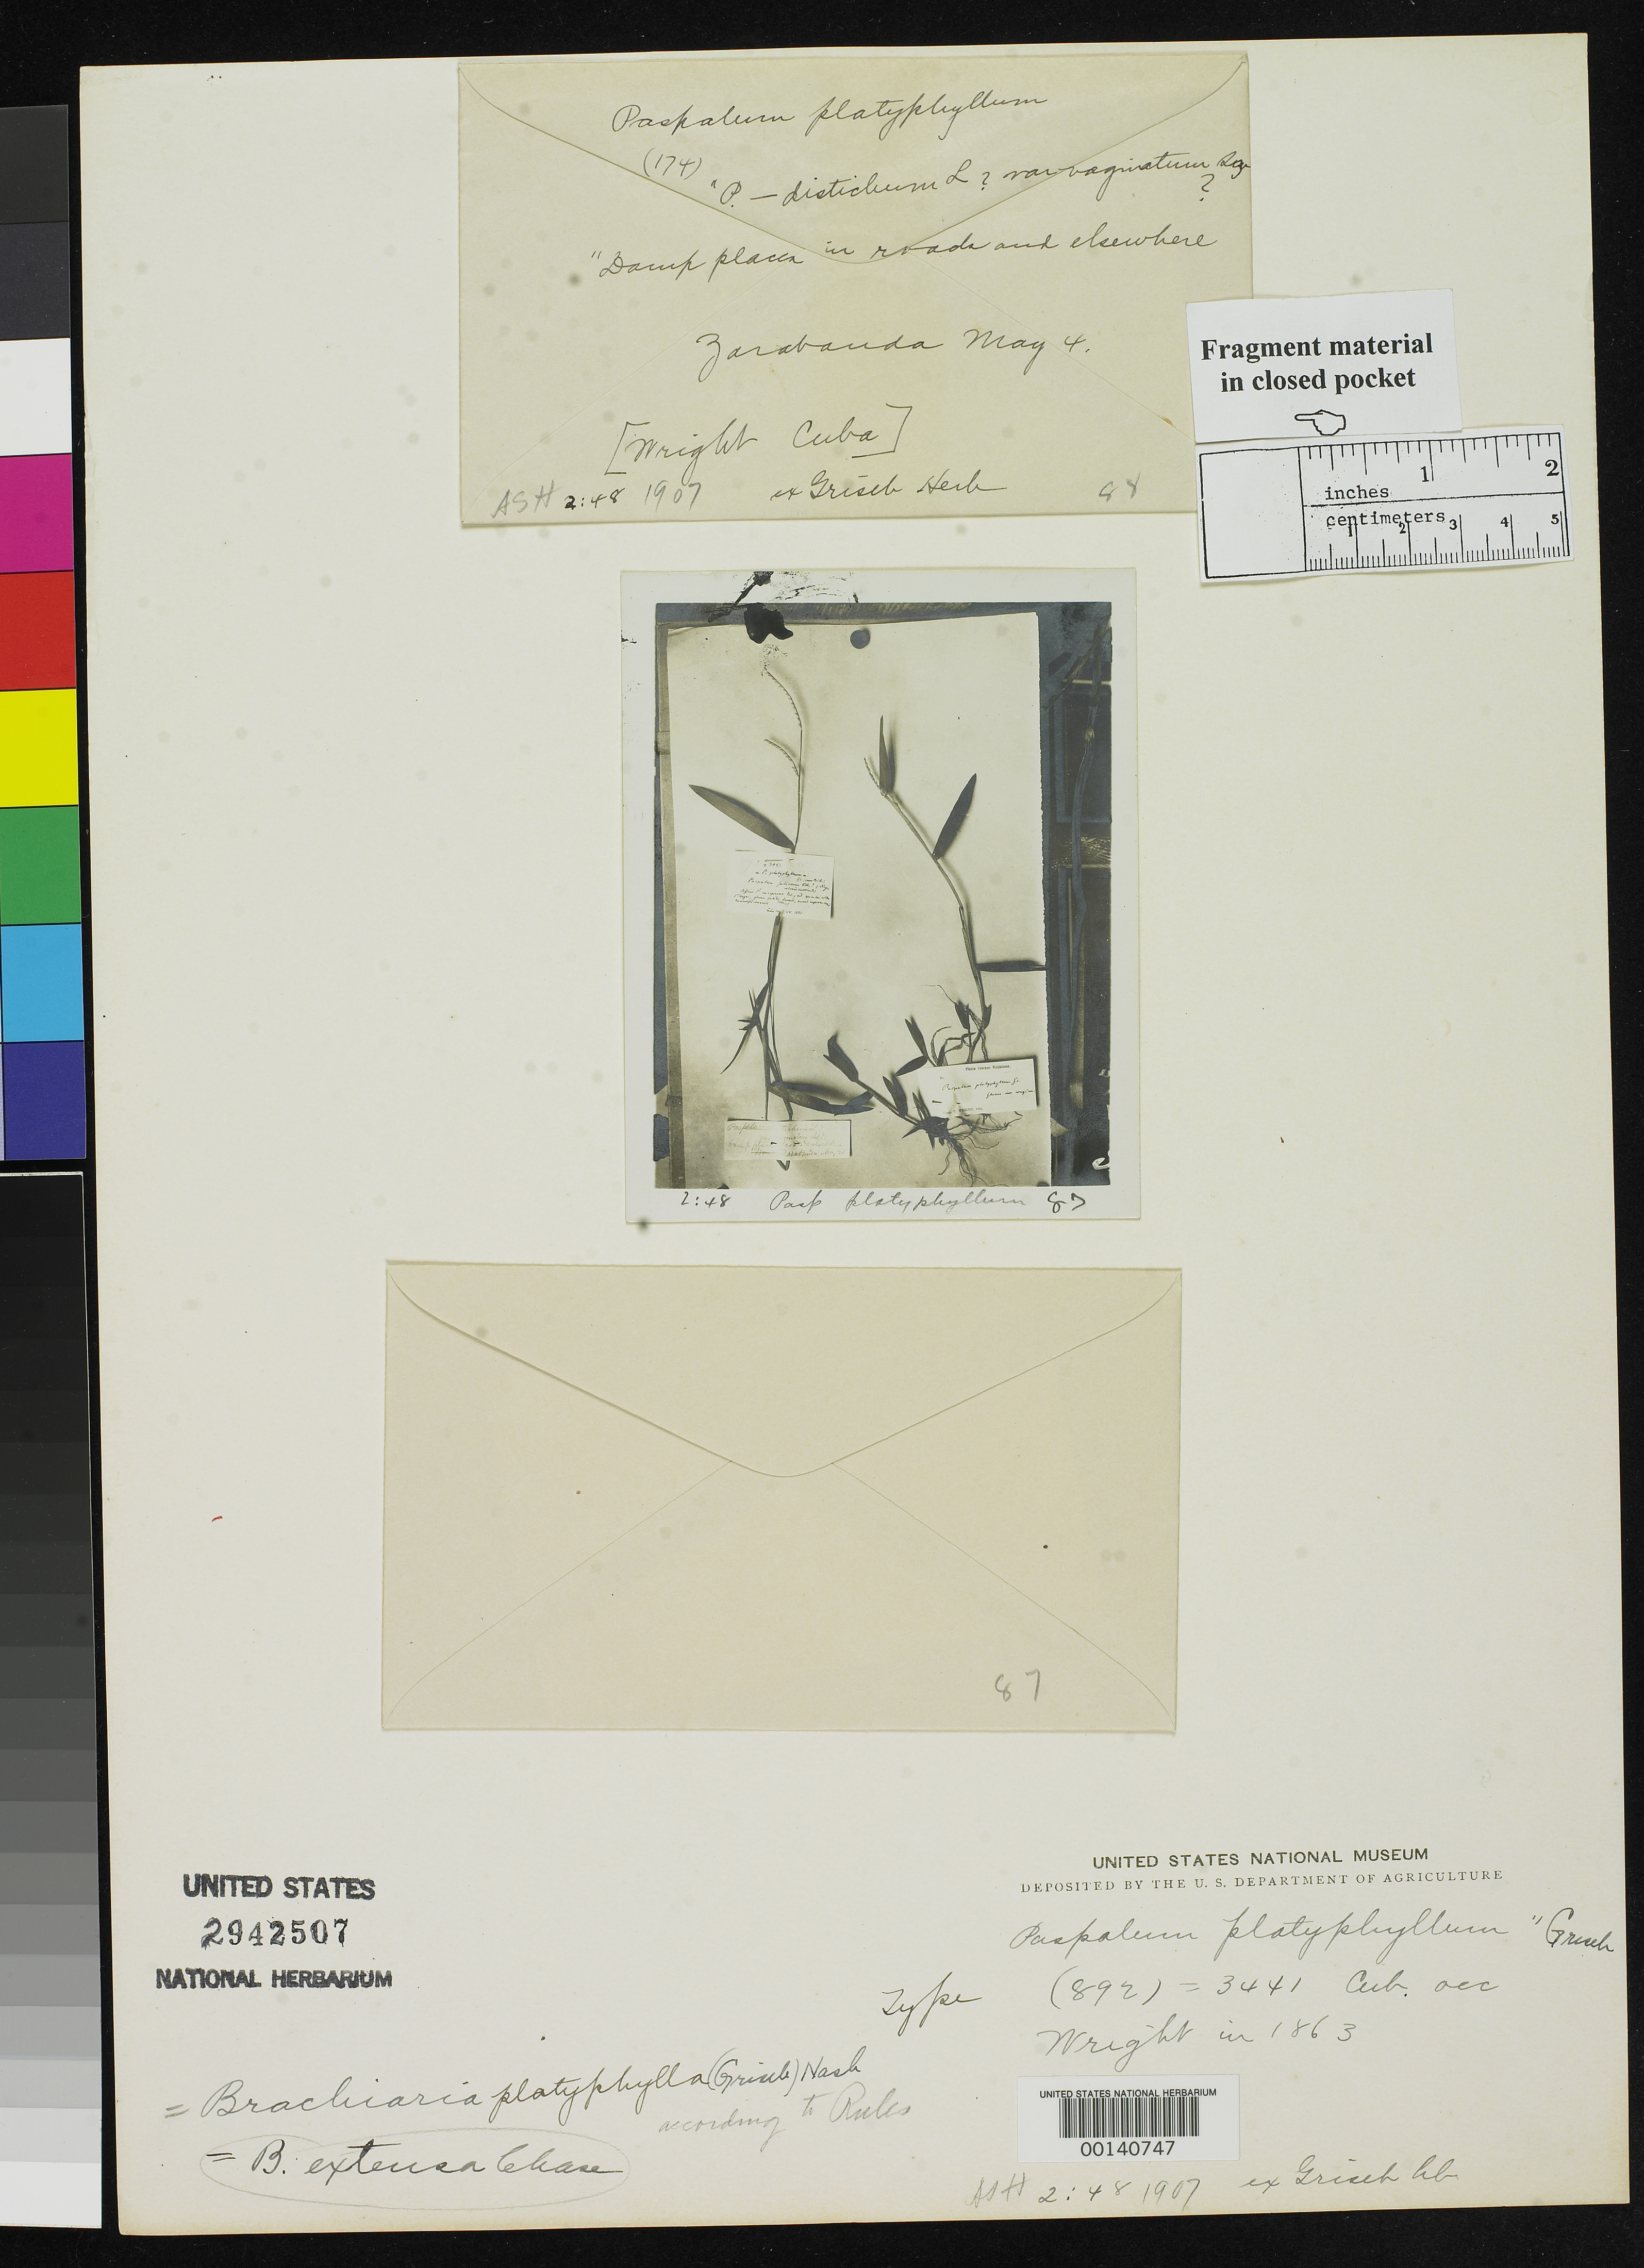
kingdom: Plantae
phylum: Tracheophyta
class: Liliopsida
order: Poales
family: Poaceae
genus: Paspalum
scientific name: Paspalum platyphyllum Griseb., nom. illeg.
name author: Griseb.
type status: Type Collection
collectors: C. Wright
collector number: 3441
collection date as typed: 04 May 1863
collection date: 1863-05-04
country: Cuba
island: Greater Antilles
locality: Zarabanda.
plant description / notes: Photograph and fragmentary material of type specimen ex herb. Griseb.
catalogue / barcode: US 2942507